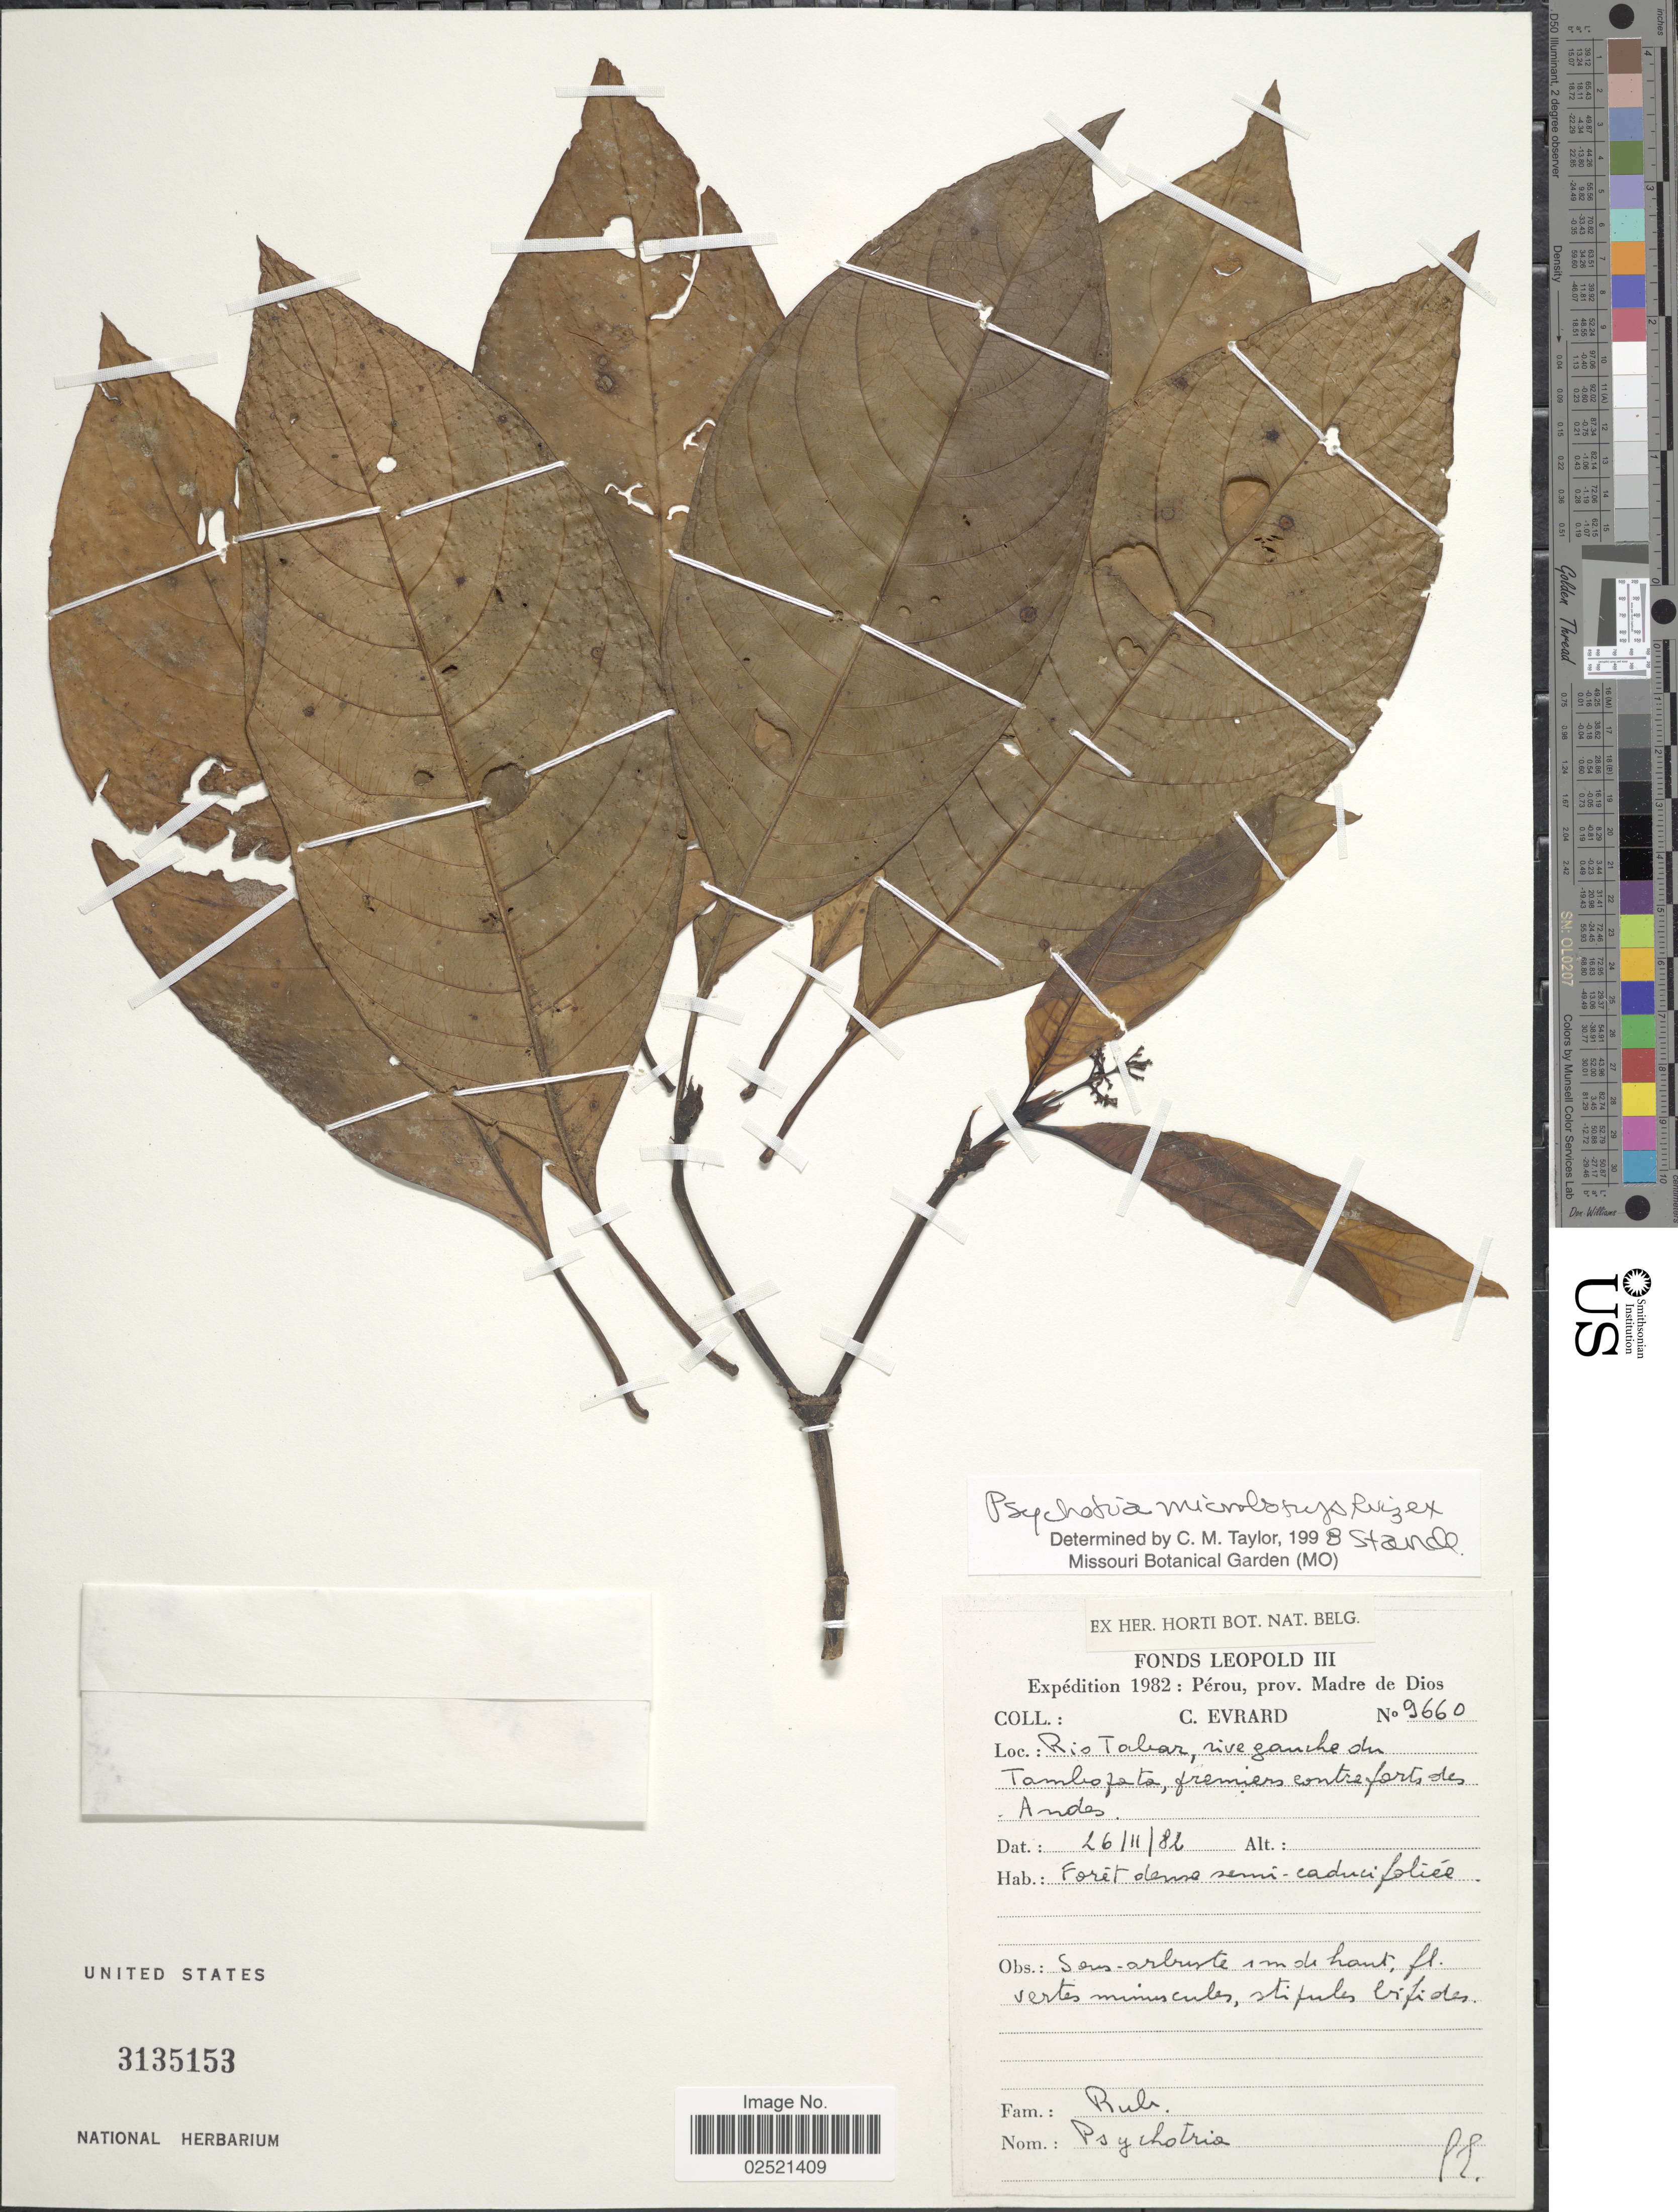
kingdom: Plantae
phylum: Tracheophyta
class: Magnoliopsida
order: Gentianales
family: Rubiaceae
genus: Psychotria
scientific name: Psychotria microbotrys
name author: Ruiz ex Standl.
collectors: C. Evrard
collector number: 9660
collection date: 1982-11-26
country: Peru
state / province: Madre de Dios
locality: Río Tabar, rive gauche du Tambopata, premiers contreforts des Andes, Perou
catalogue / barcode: US 3135153